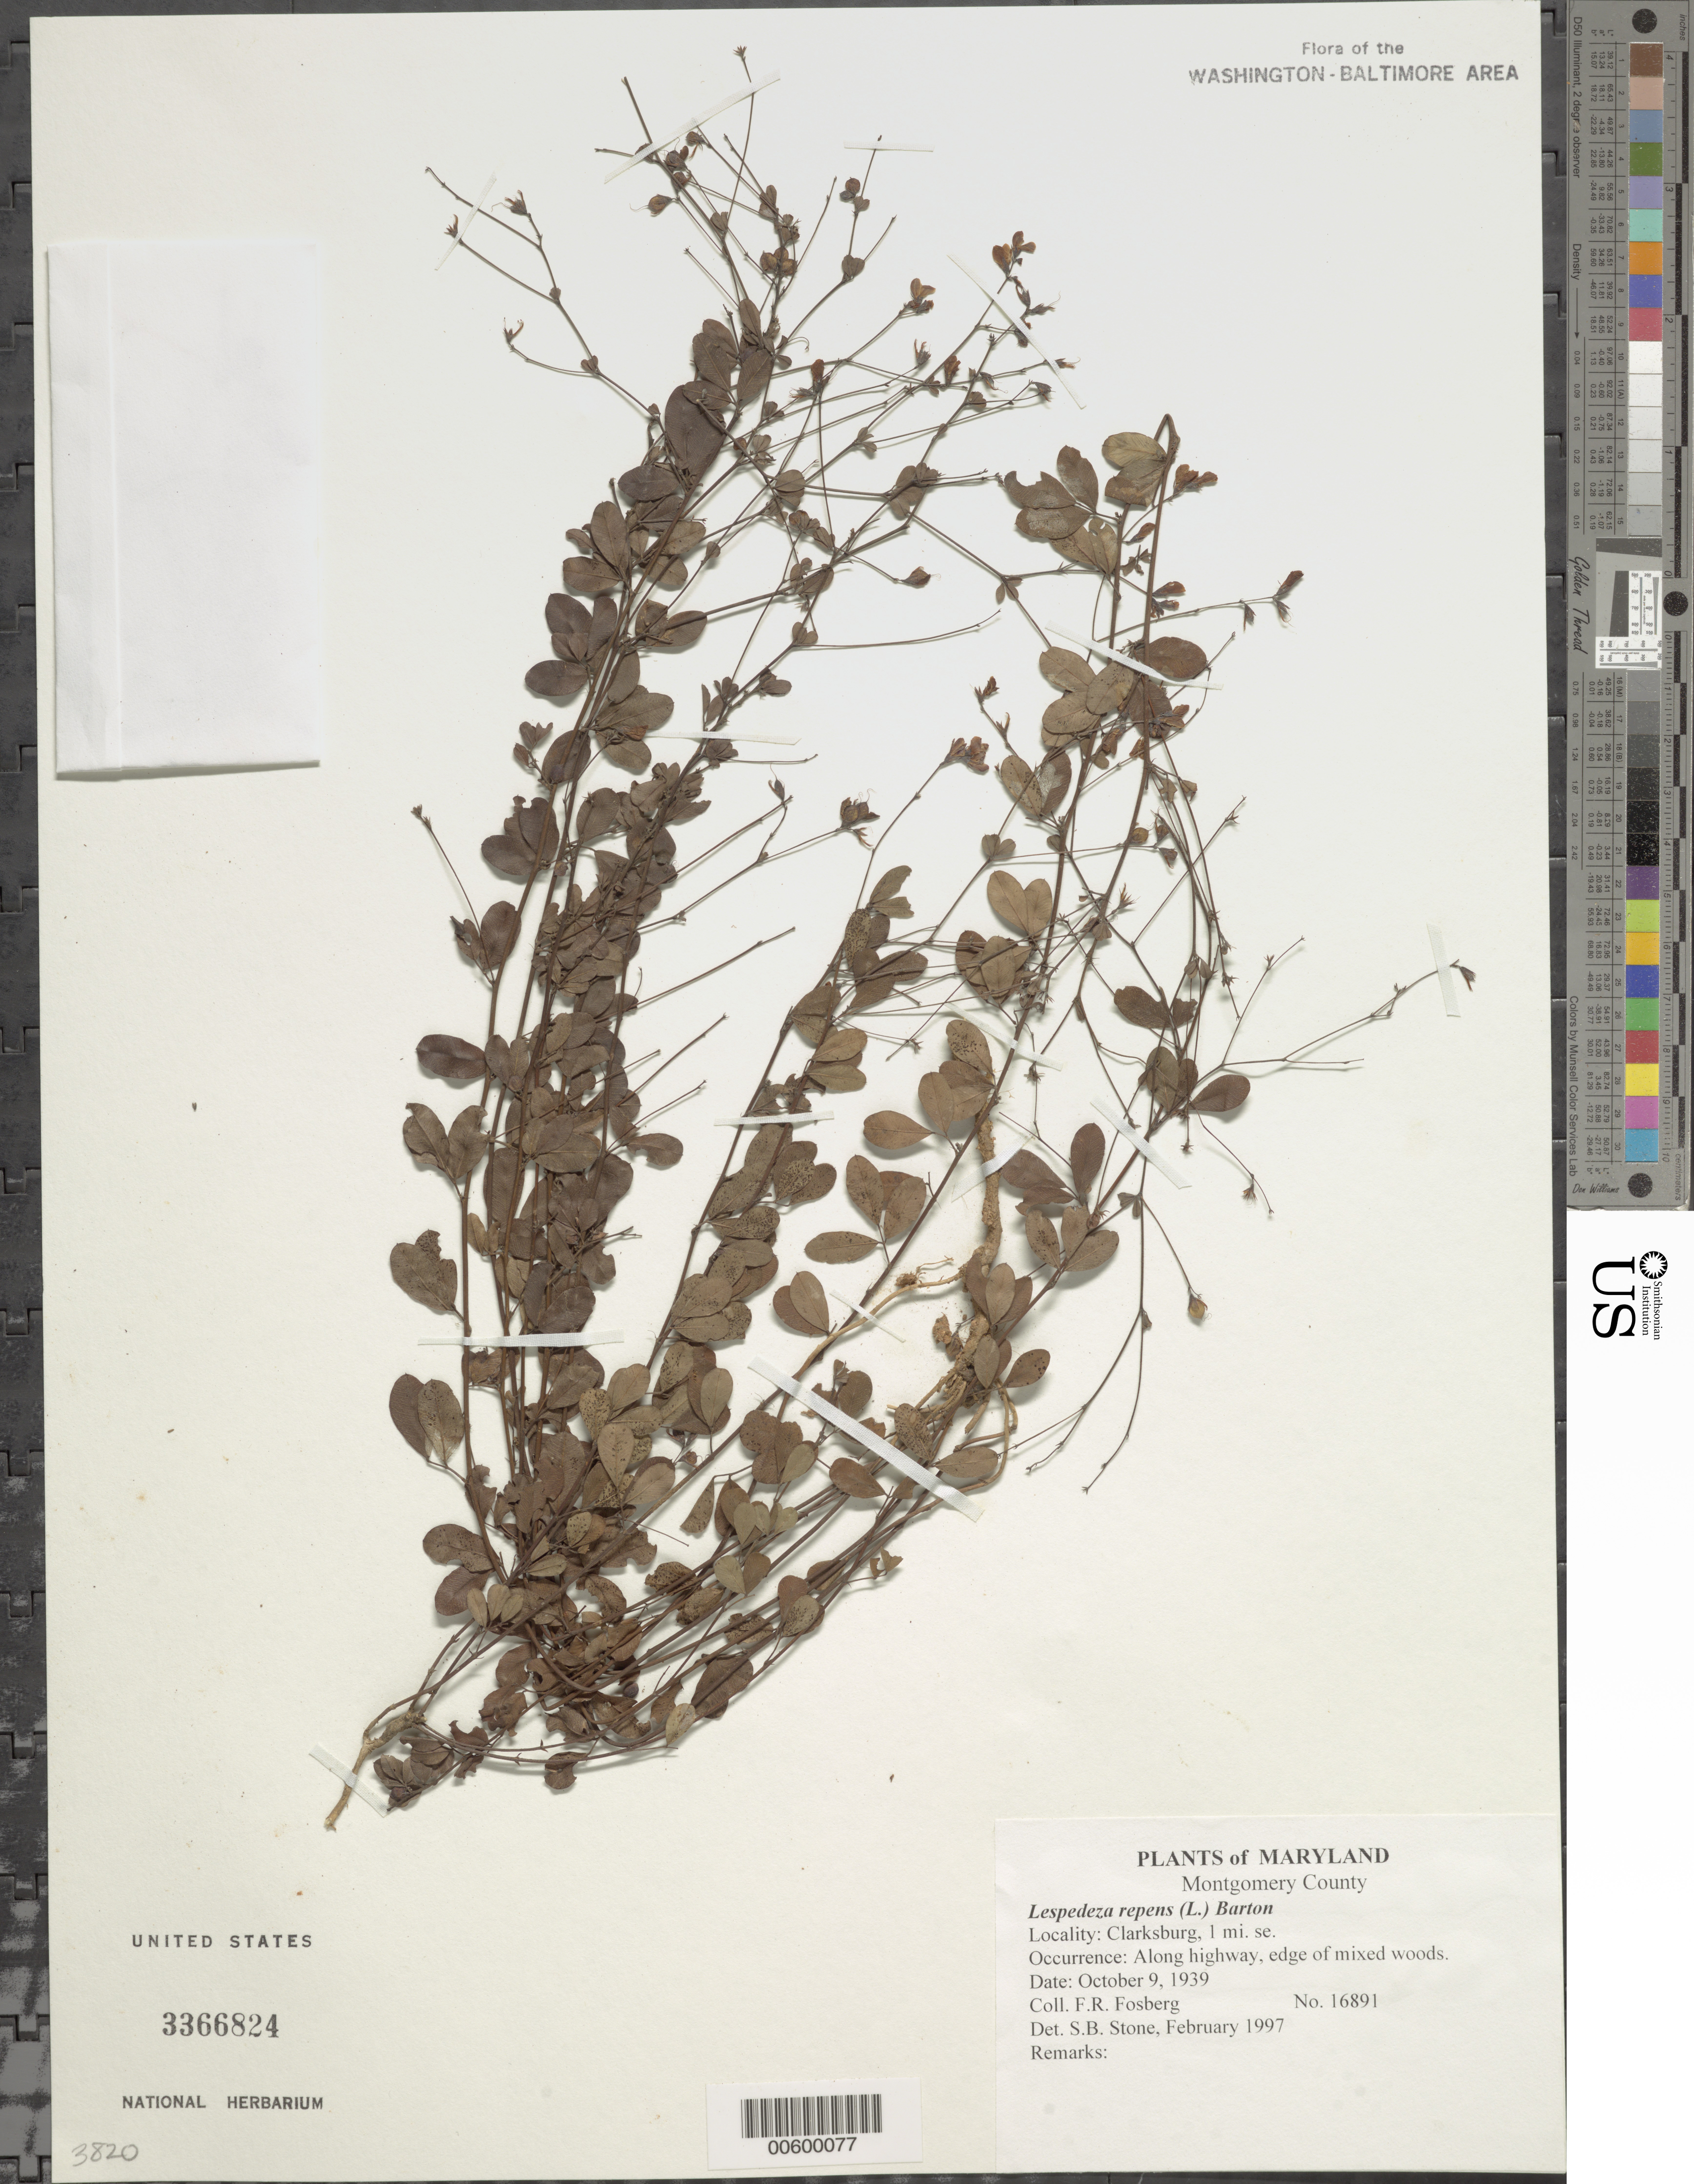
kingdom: Plantae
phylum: Tracheophyta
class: Magnoliopsida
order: Fabales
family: Fabaceae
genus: Lespedeza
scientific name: Lespedeza repens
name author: (L.) W.P.C. Barton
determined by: Stone, S. B.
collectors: F. R. Fosberg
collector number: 16891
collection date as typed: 09 Oct 1939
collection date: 1939-10-09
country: United States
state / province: Maryland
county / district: Montgomery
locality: Clarksburg, 1 mi. SE.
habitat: Along highway, edge of mixed woods.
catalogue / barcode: US 3366824